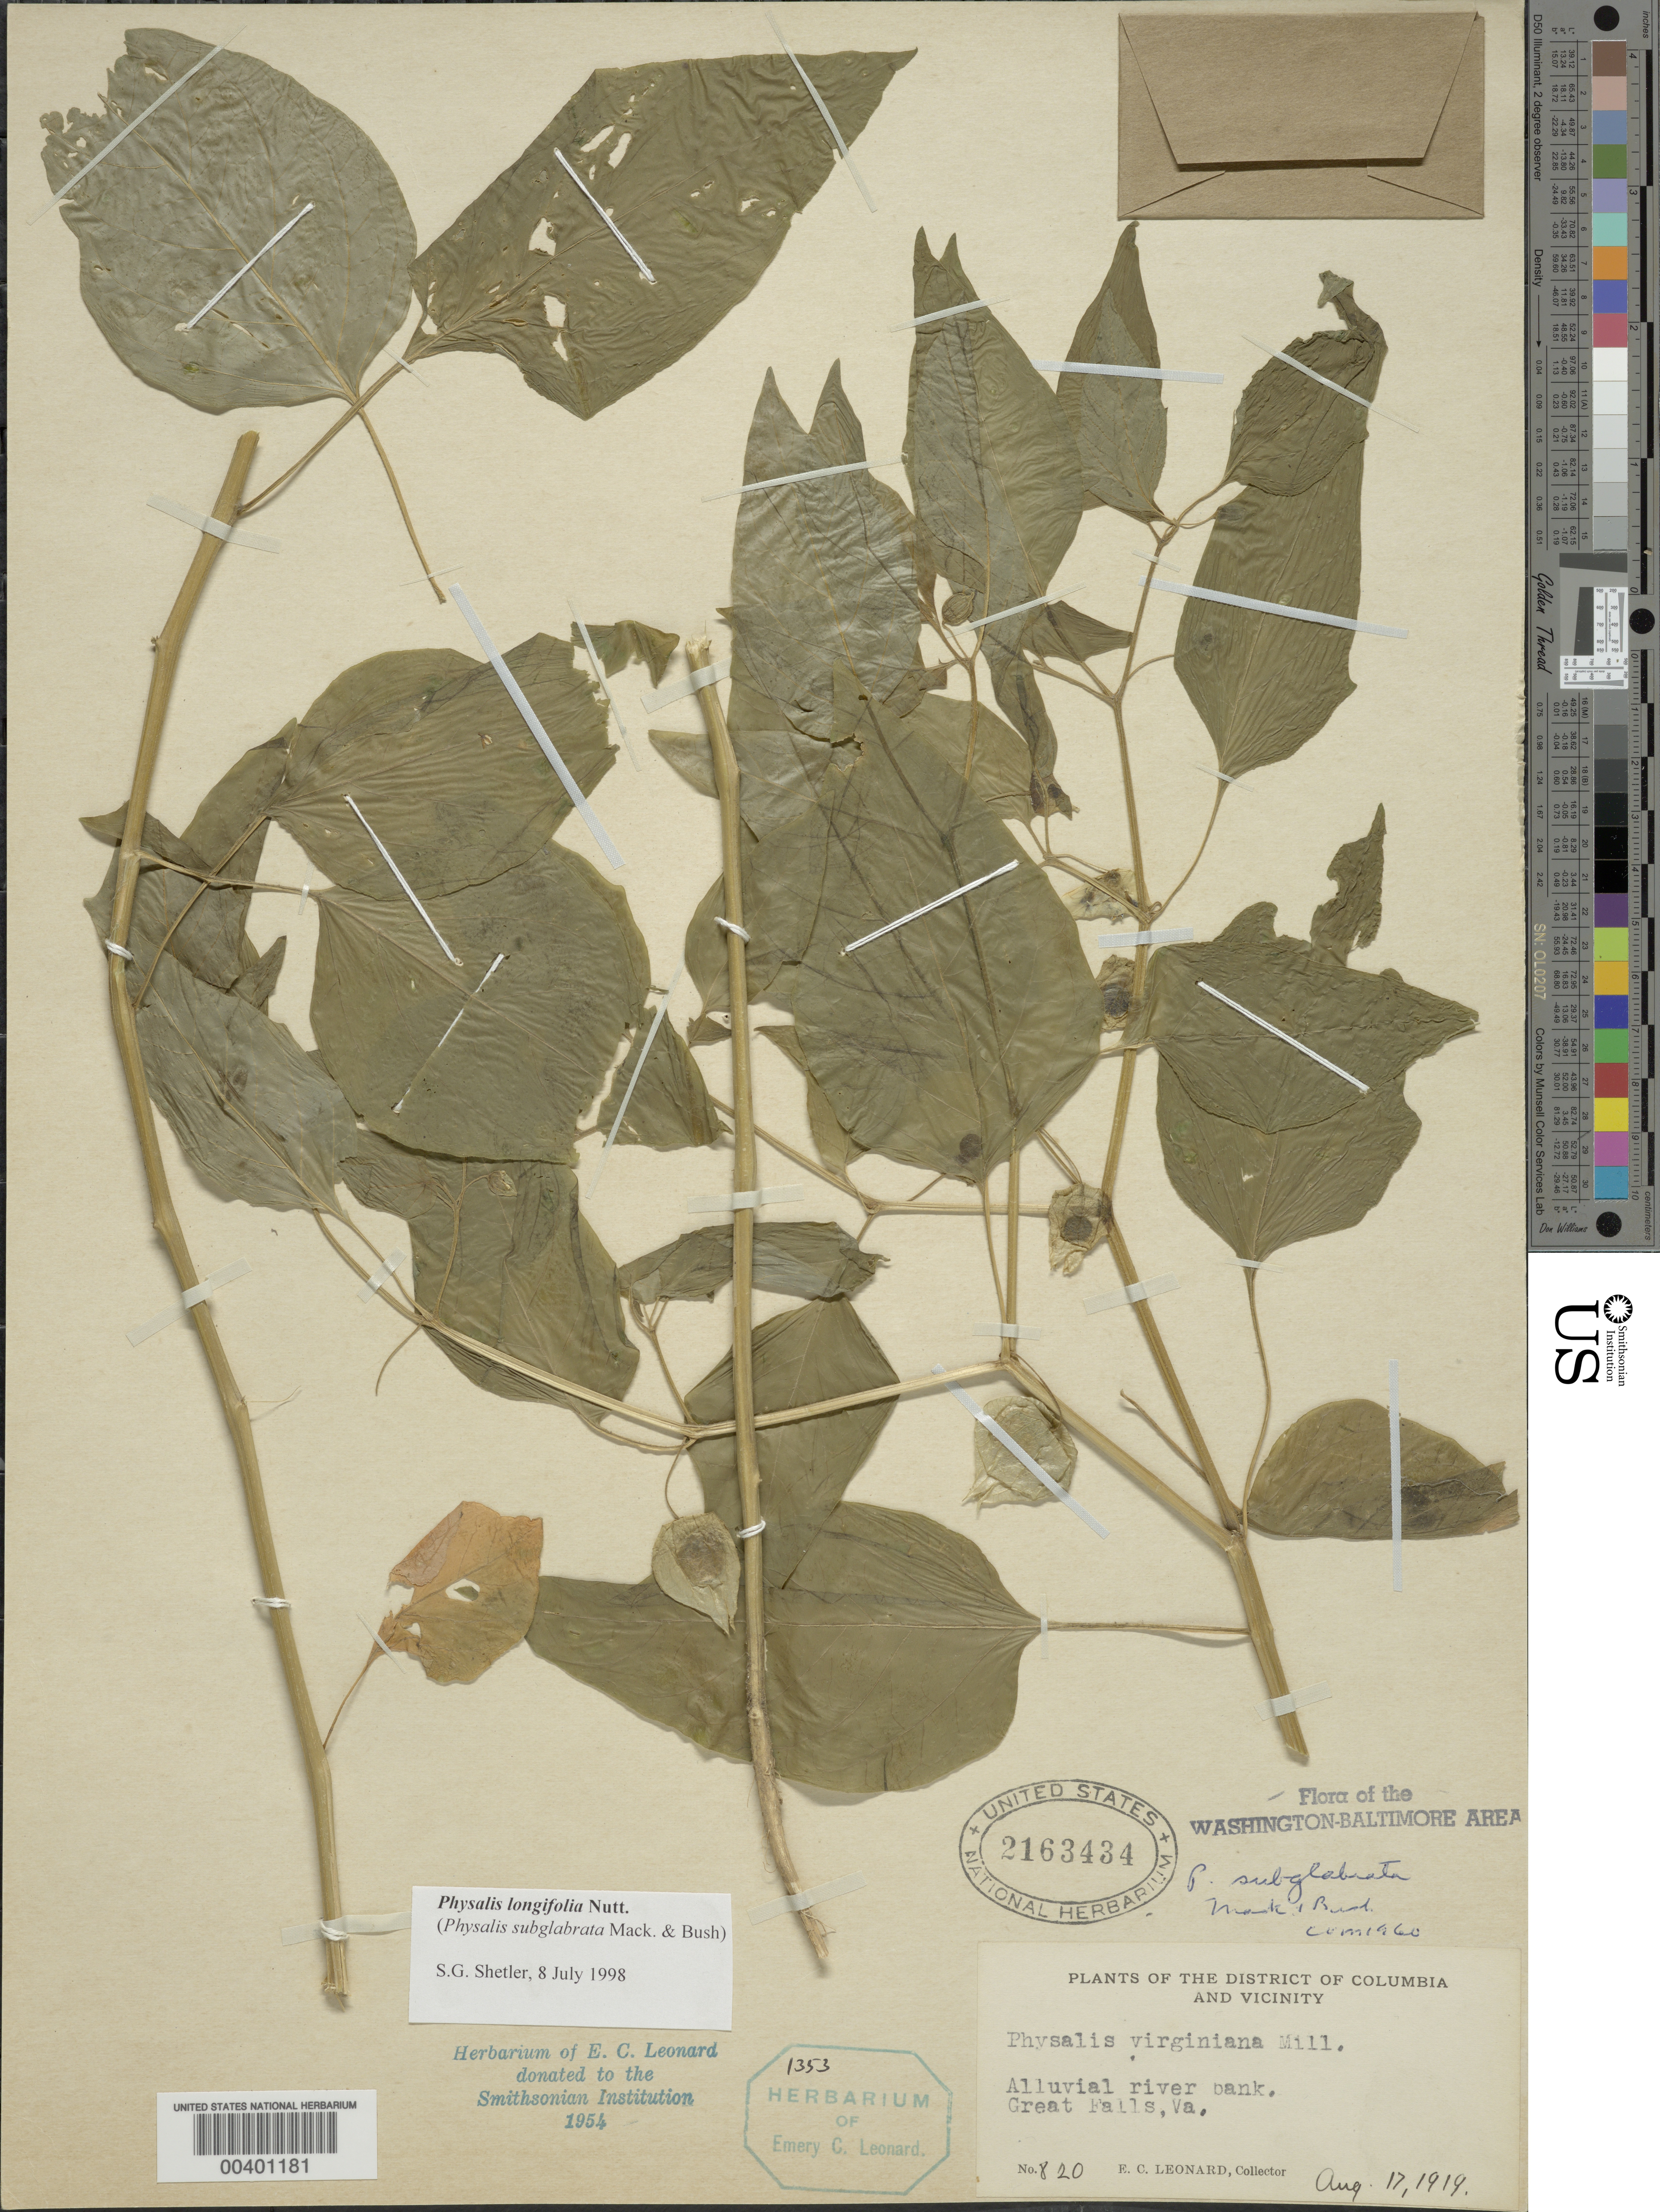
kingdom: Plantae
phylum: Tracheophyta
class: Magnoliopsida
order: Solanales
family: Solanaceae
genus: Physalis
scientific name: Physalis longifolia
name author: Nutt.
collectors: E. C. Leonard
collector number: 820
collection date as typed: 17 Aug 1919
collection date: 1919-08-17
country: United States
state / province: Virginia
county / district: Fairfax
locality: Alluvial River bank, Great Falls C. and O. Canal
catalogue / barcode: US 2163434